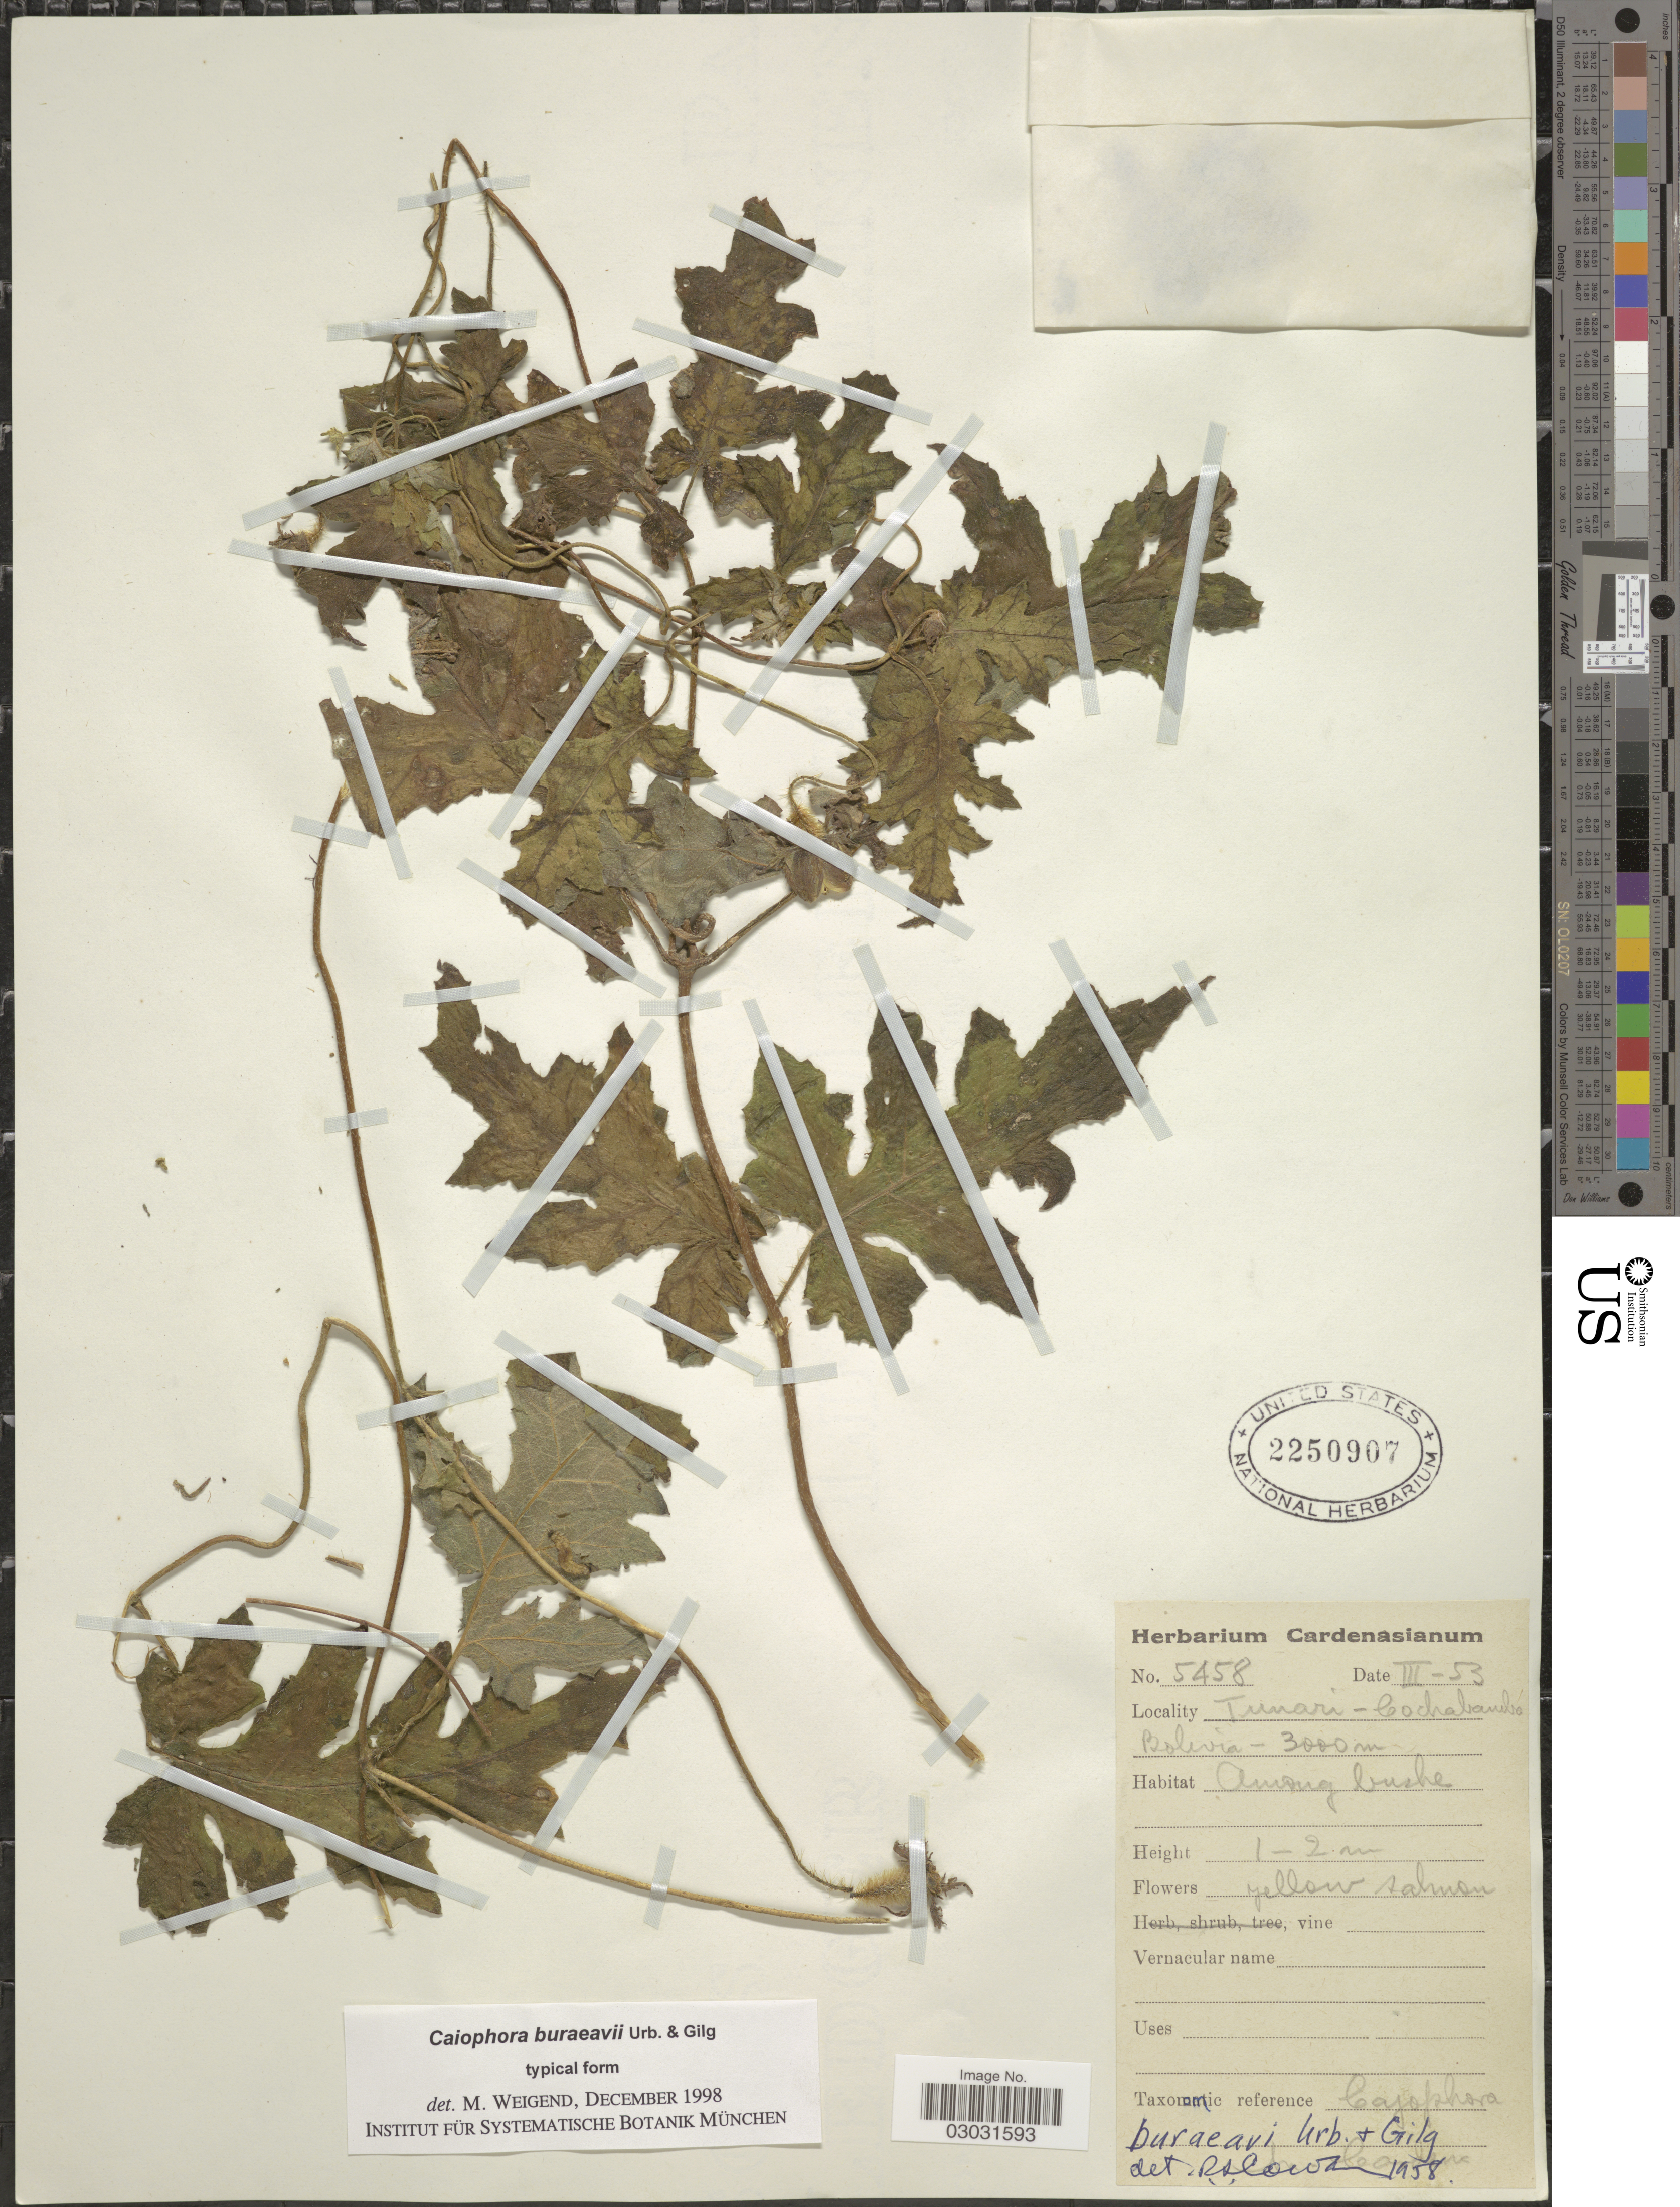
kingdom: Plantae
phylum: Tracheophyta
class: Magnoliopsida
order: Cornales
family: Loasaceae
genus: Caiophora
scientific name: Caiophora buraeavii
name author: Urb. & Gilg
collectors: M. Cárdenas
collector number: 5458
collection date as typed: Transcribed d/m/y: /3/53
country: Bolivia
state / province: Cochabamba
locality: Tunari.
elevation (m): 3000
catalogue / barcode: US 2250907